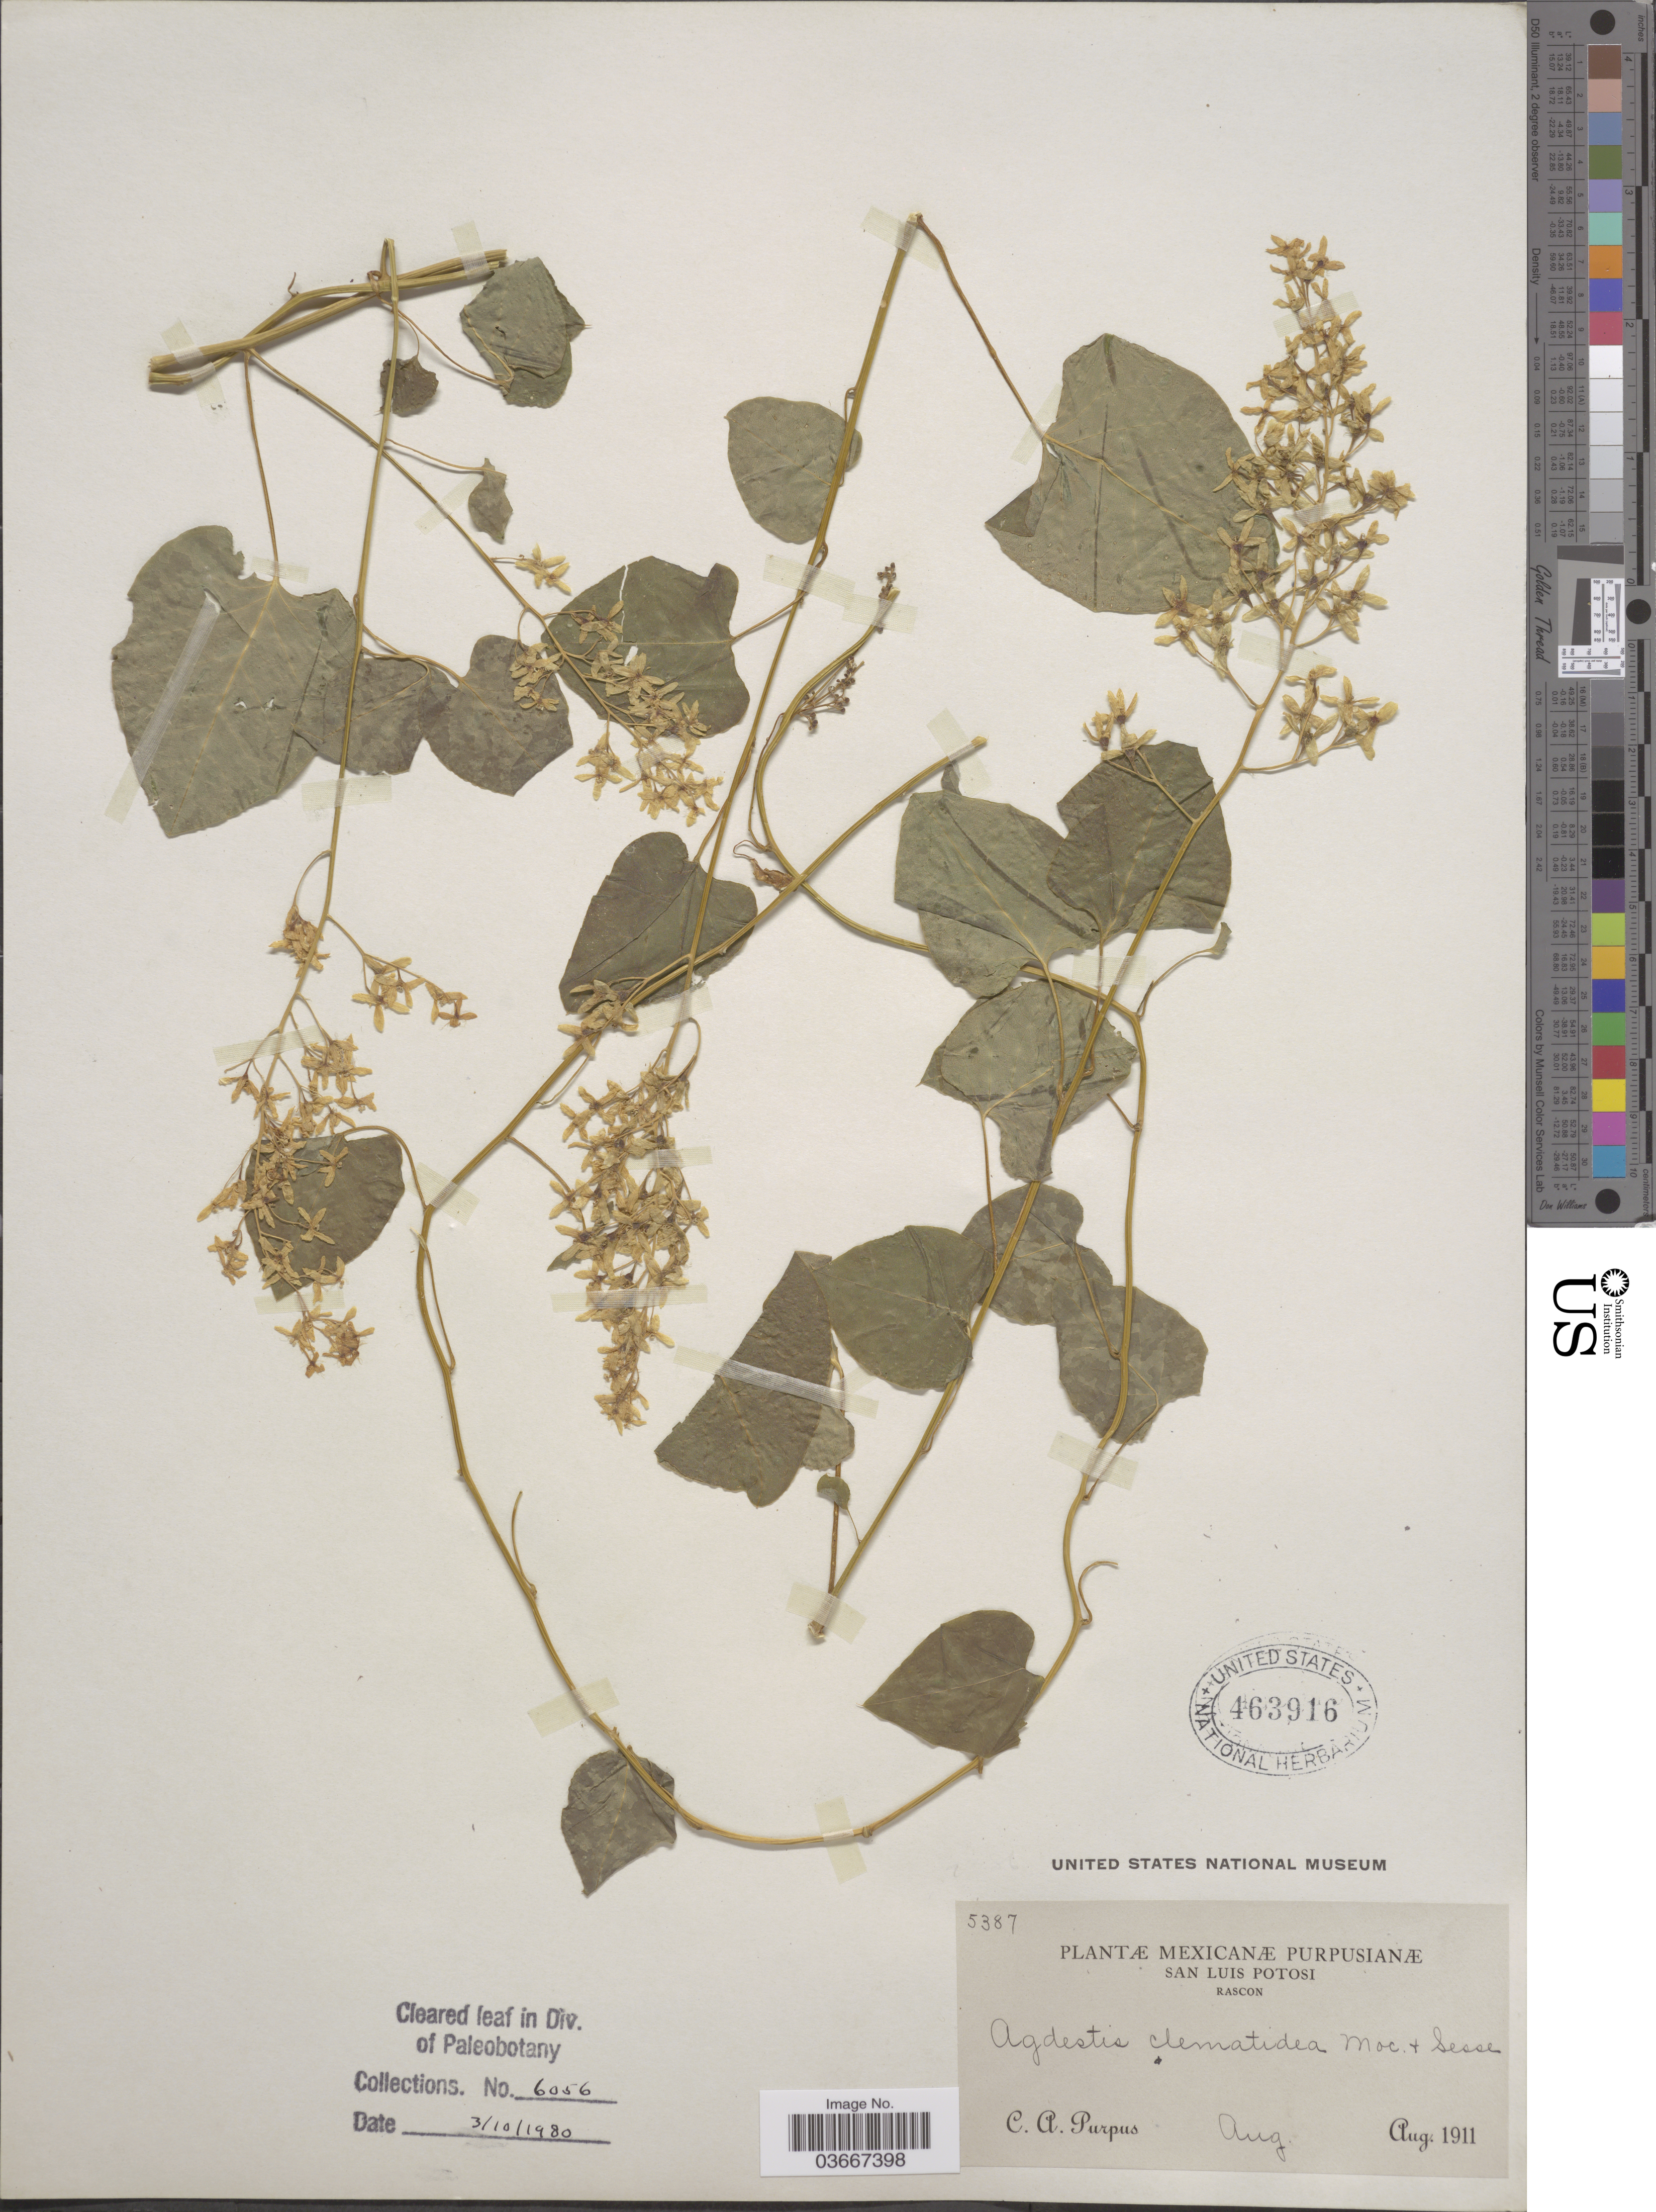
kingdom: Plantae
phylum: Tracheophyta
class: Magnoliopsida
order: Caryophyllales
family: Agdestidaceae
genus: Agdestis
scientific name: Agdestis clematidea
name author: Moc. & Sessé ex DC.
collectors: C. A. Purpus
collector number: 5387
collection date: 1911-08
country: Mexico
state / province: San Luis Potosí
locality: Rascon.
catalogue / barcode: US 463916